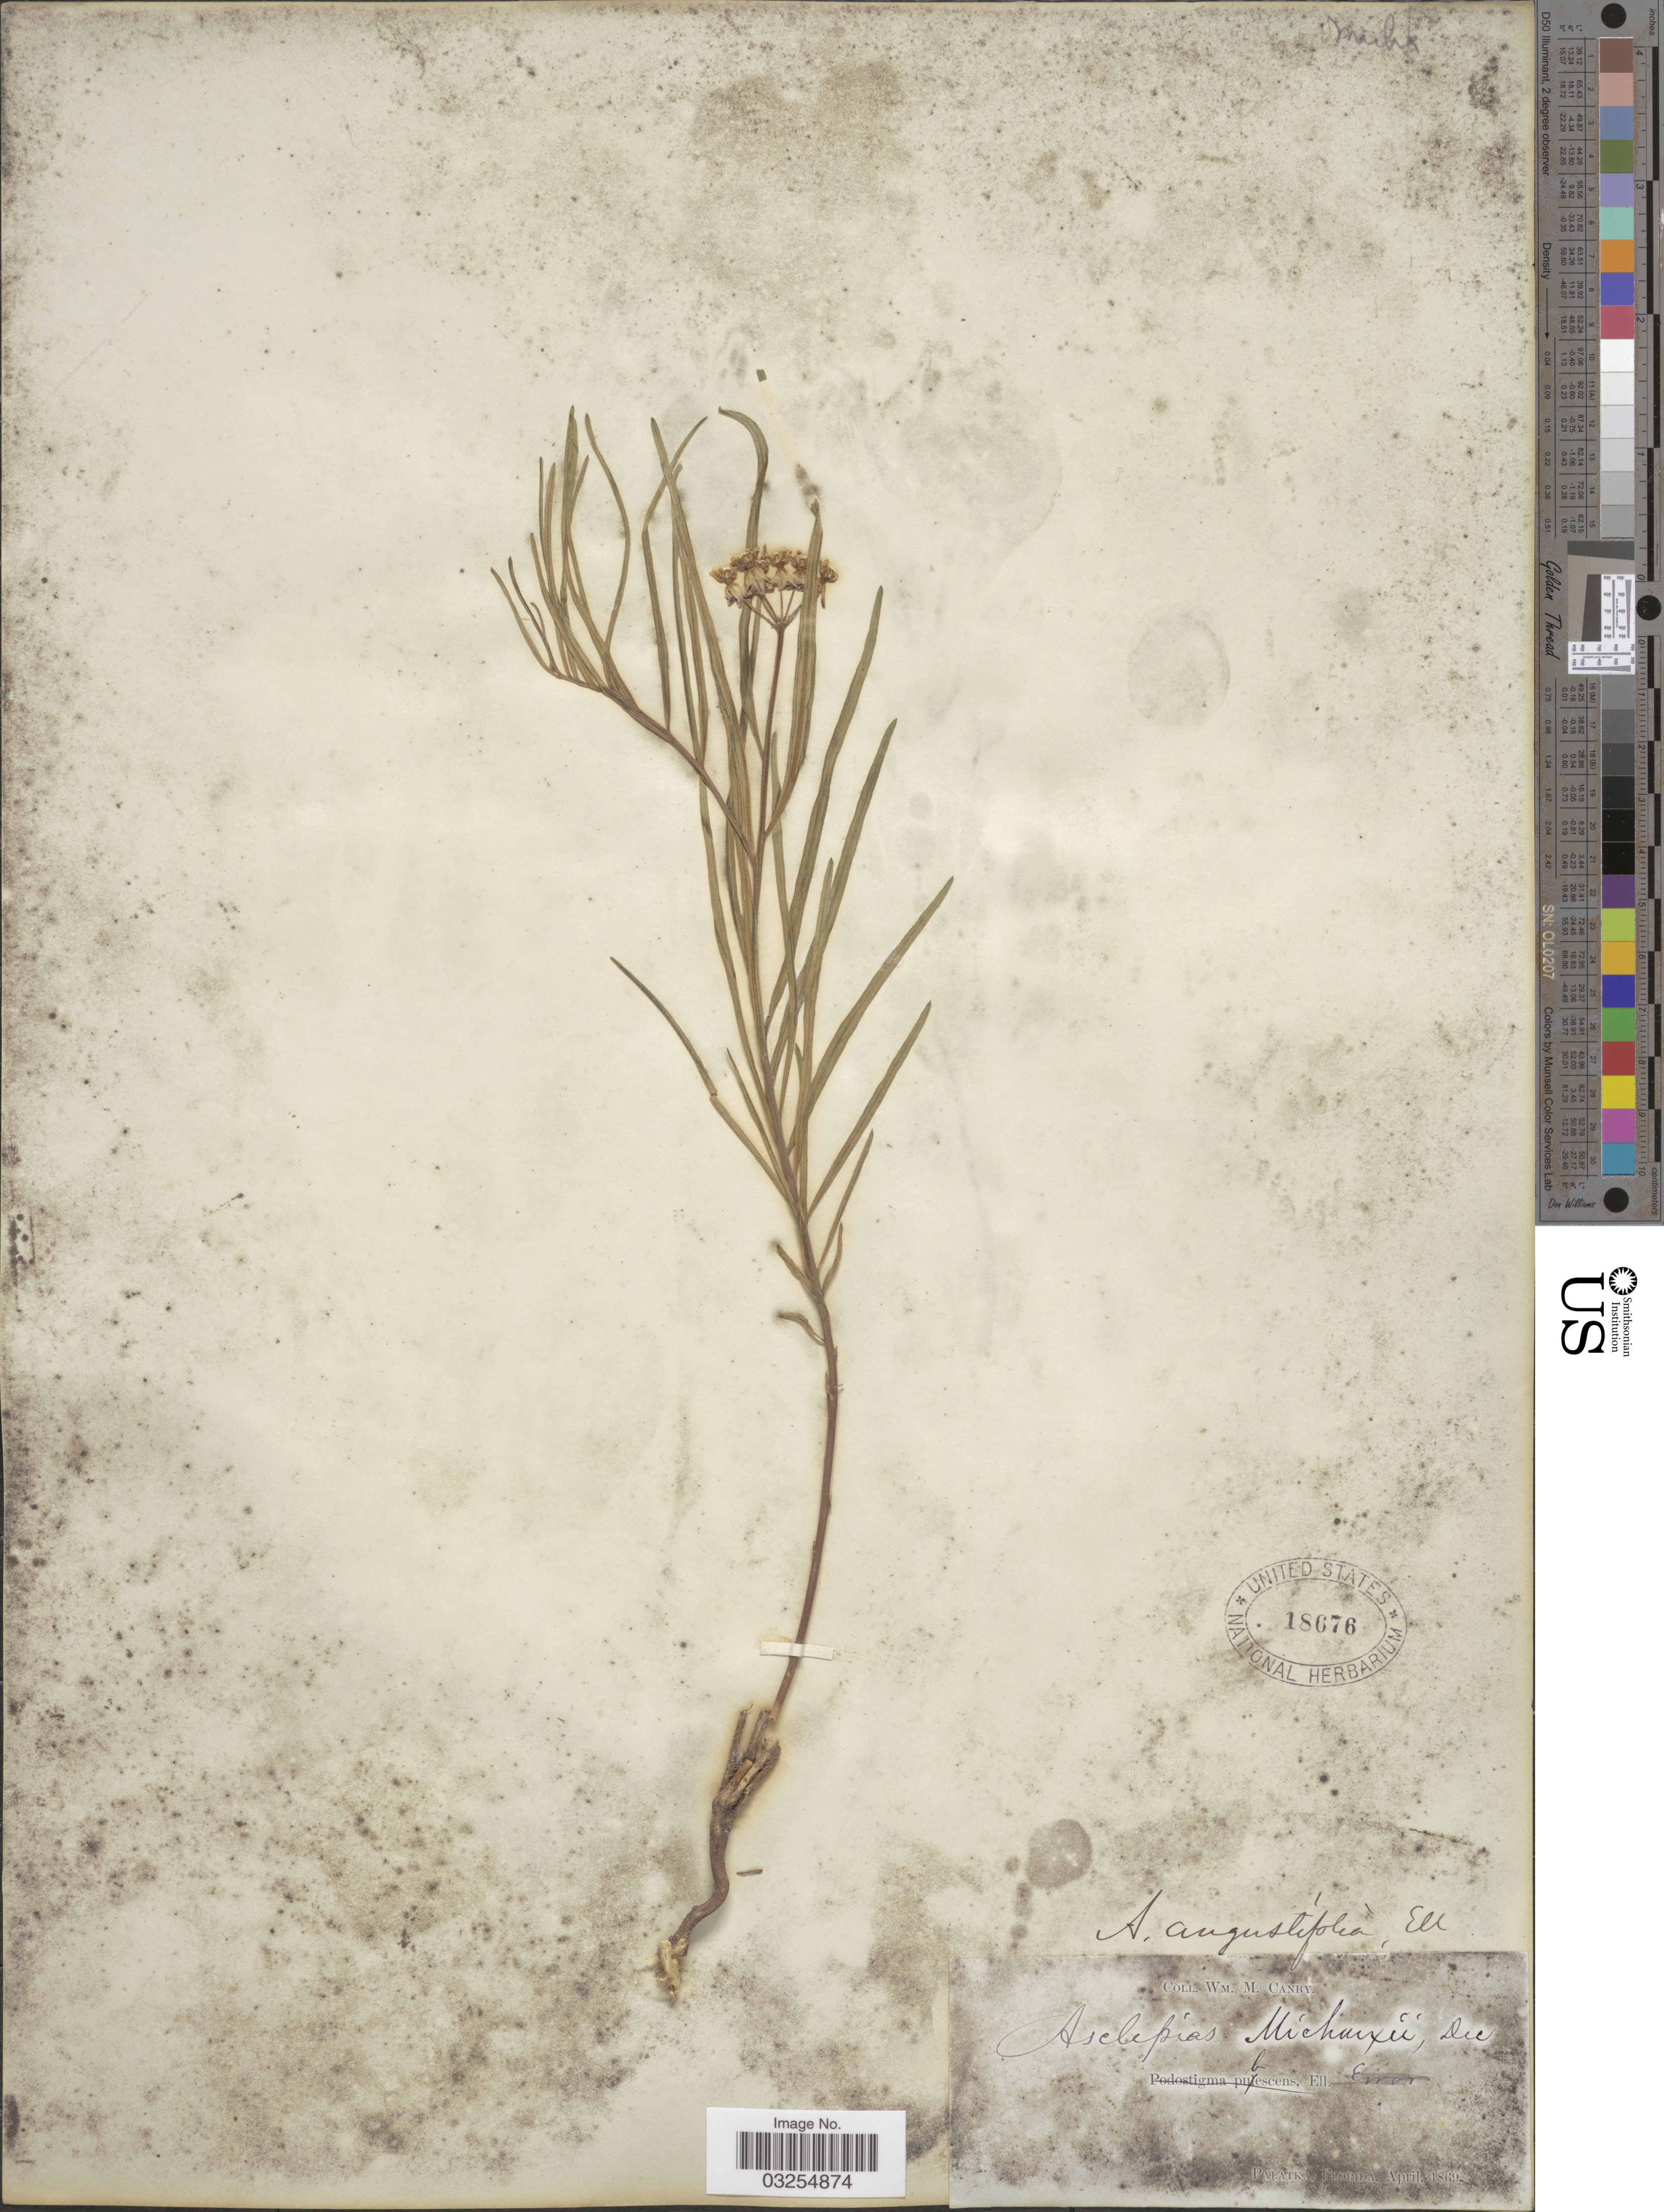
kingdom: Plantae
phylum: Tracheophyta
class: Magnoliopsida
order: Gentianales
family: Apocynaceae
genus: Asclepias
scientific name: Asclepias michauxii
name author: Decne.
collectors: W. M. Canby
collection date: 1869-04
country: United States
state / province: Florida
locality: Palatka.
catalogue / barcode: US 18676